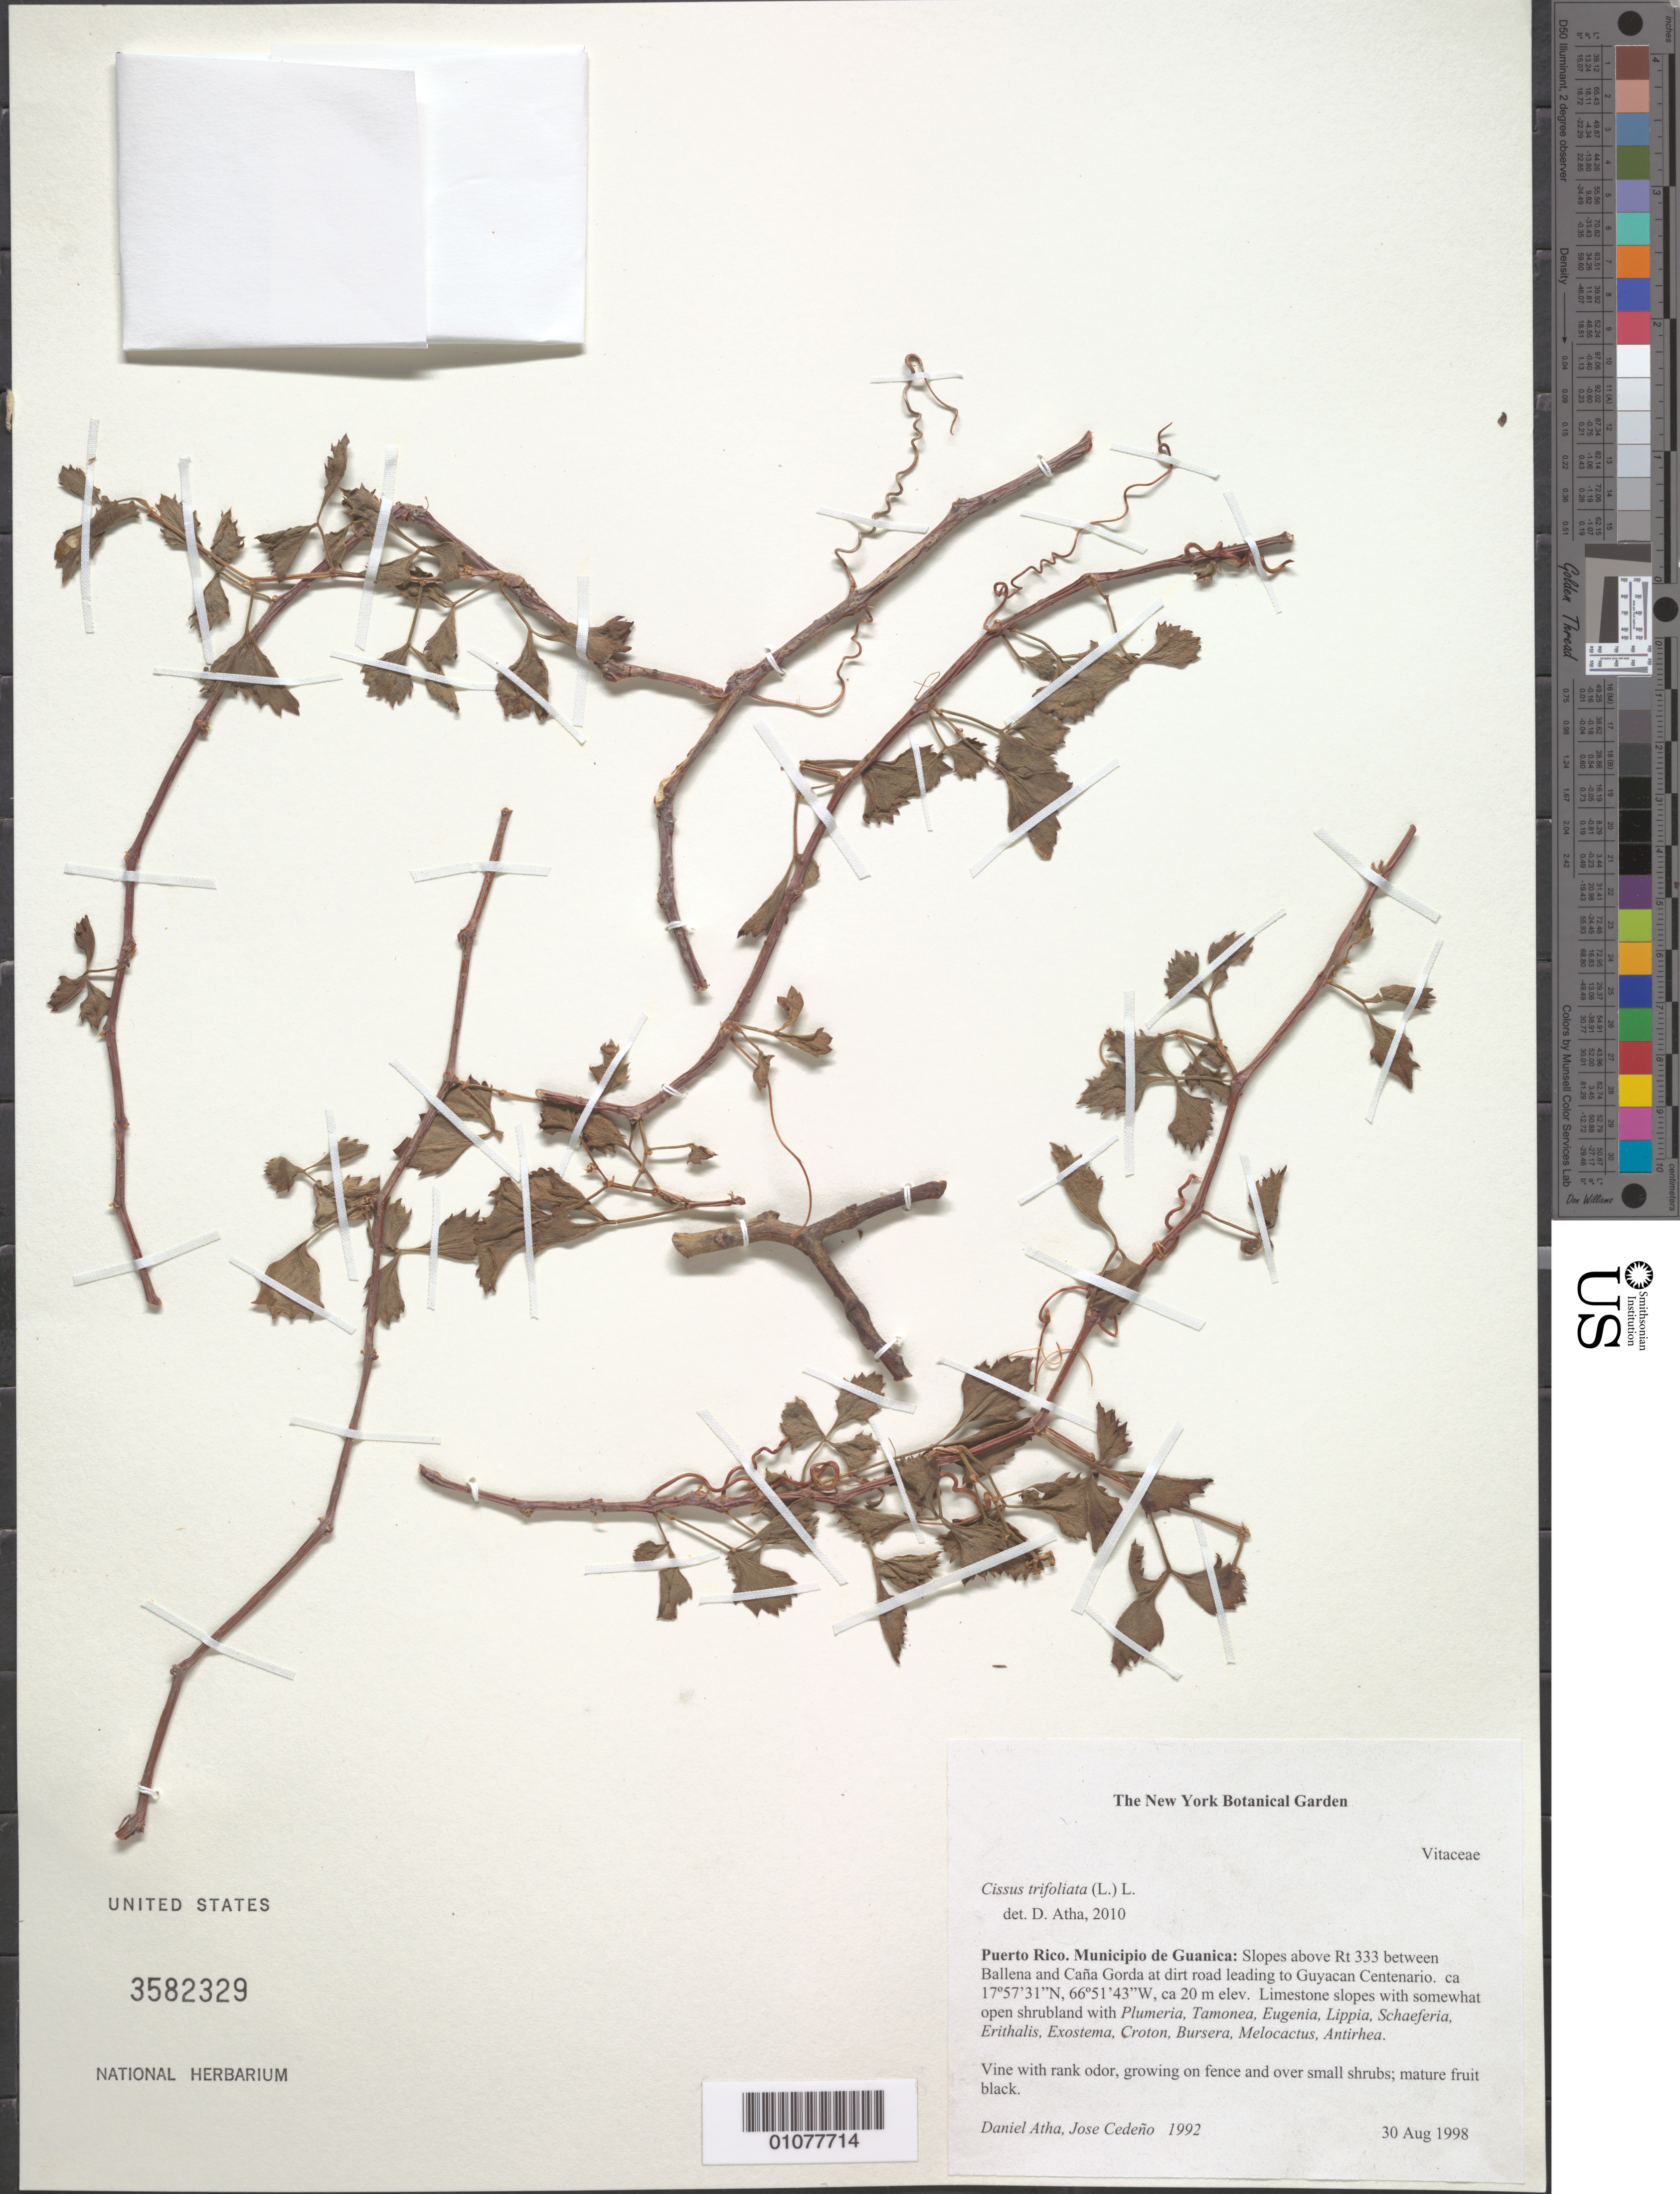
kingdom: Plantae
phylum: Tracheophyta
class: Magnoliopsida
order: Vitales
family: Vitaceae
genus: Cissus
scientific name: Cissus trifoliata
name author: (L.) L.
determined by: Atha, D.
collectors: D. Atha & J. A. Cedeño M.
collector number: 1992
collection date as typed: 30 Aug 1998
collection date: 1998-08-30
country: Puerto Rico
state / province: Guanica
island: Puerto Rico I.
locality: Municipio Guanica; slopes above Rt. 333 between Ballena and Caño Gorda at dirt road leading to Guyacan Centenario.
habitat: Limestone slopes with somewhat open shrubland with Plumeria, Tamonea, Eugenia, Lippia, Schaefferia, Erithalis, Exostema, Croton, Bursera, Melocactus, and Antirhea.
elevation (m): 20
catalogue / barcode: US 3582329